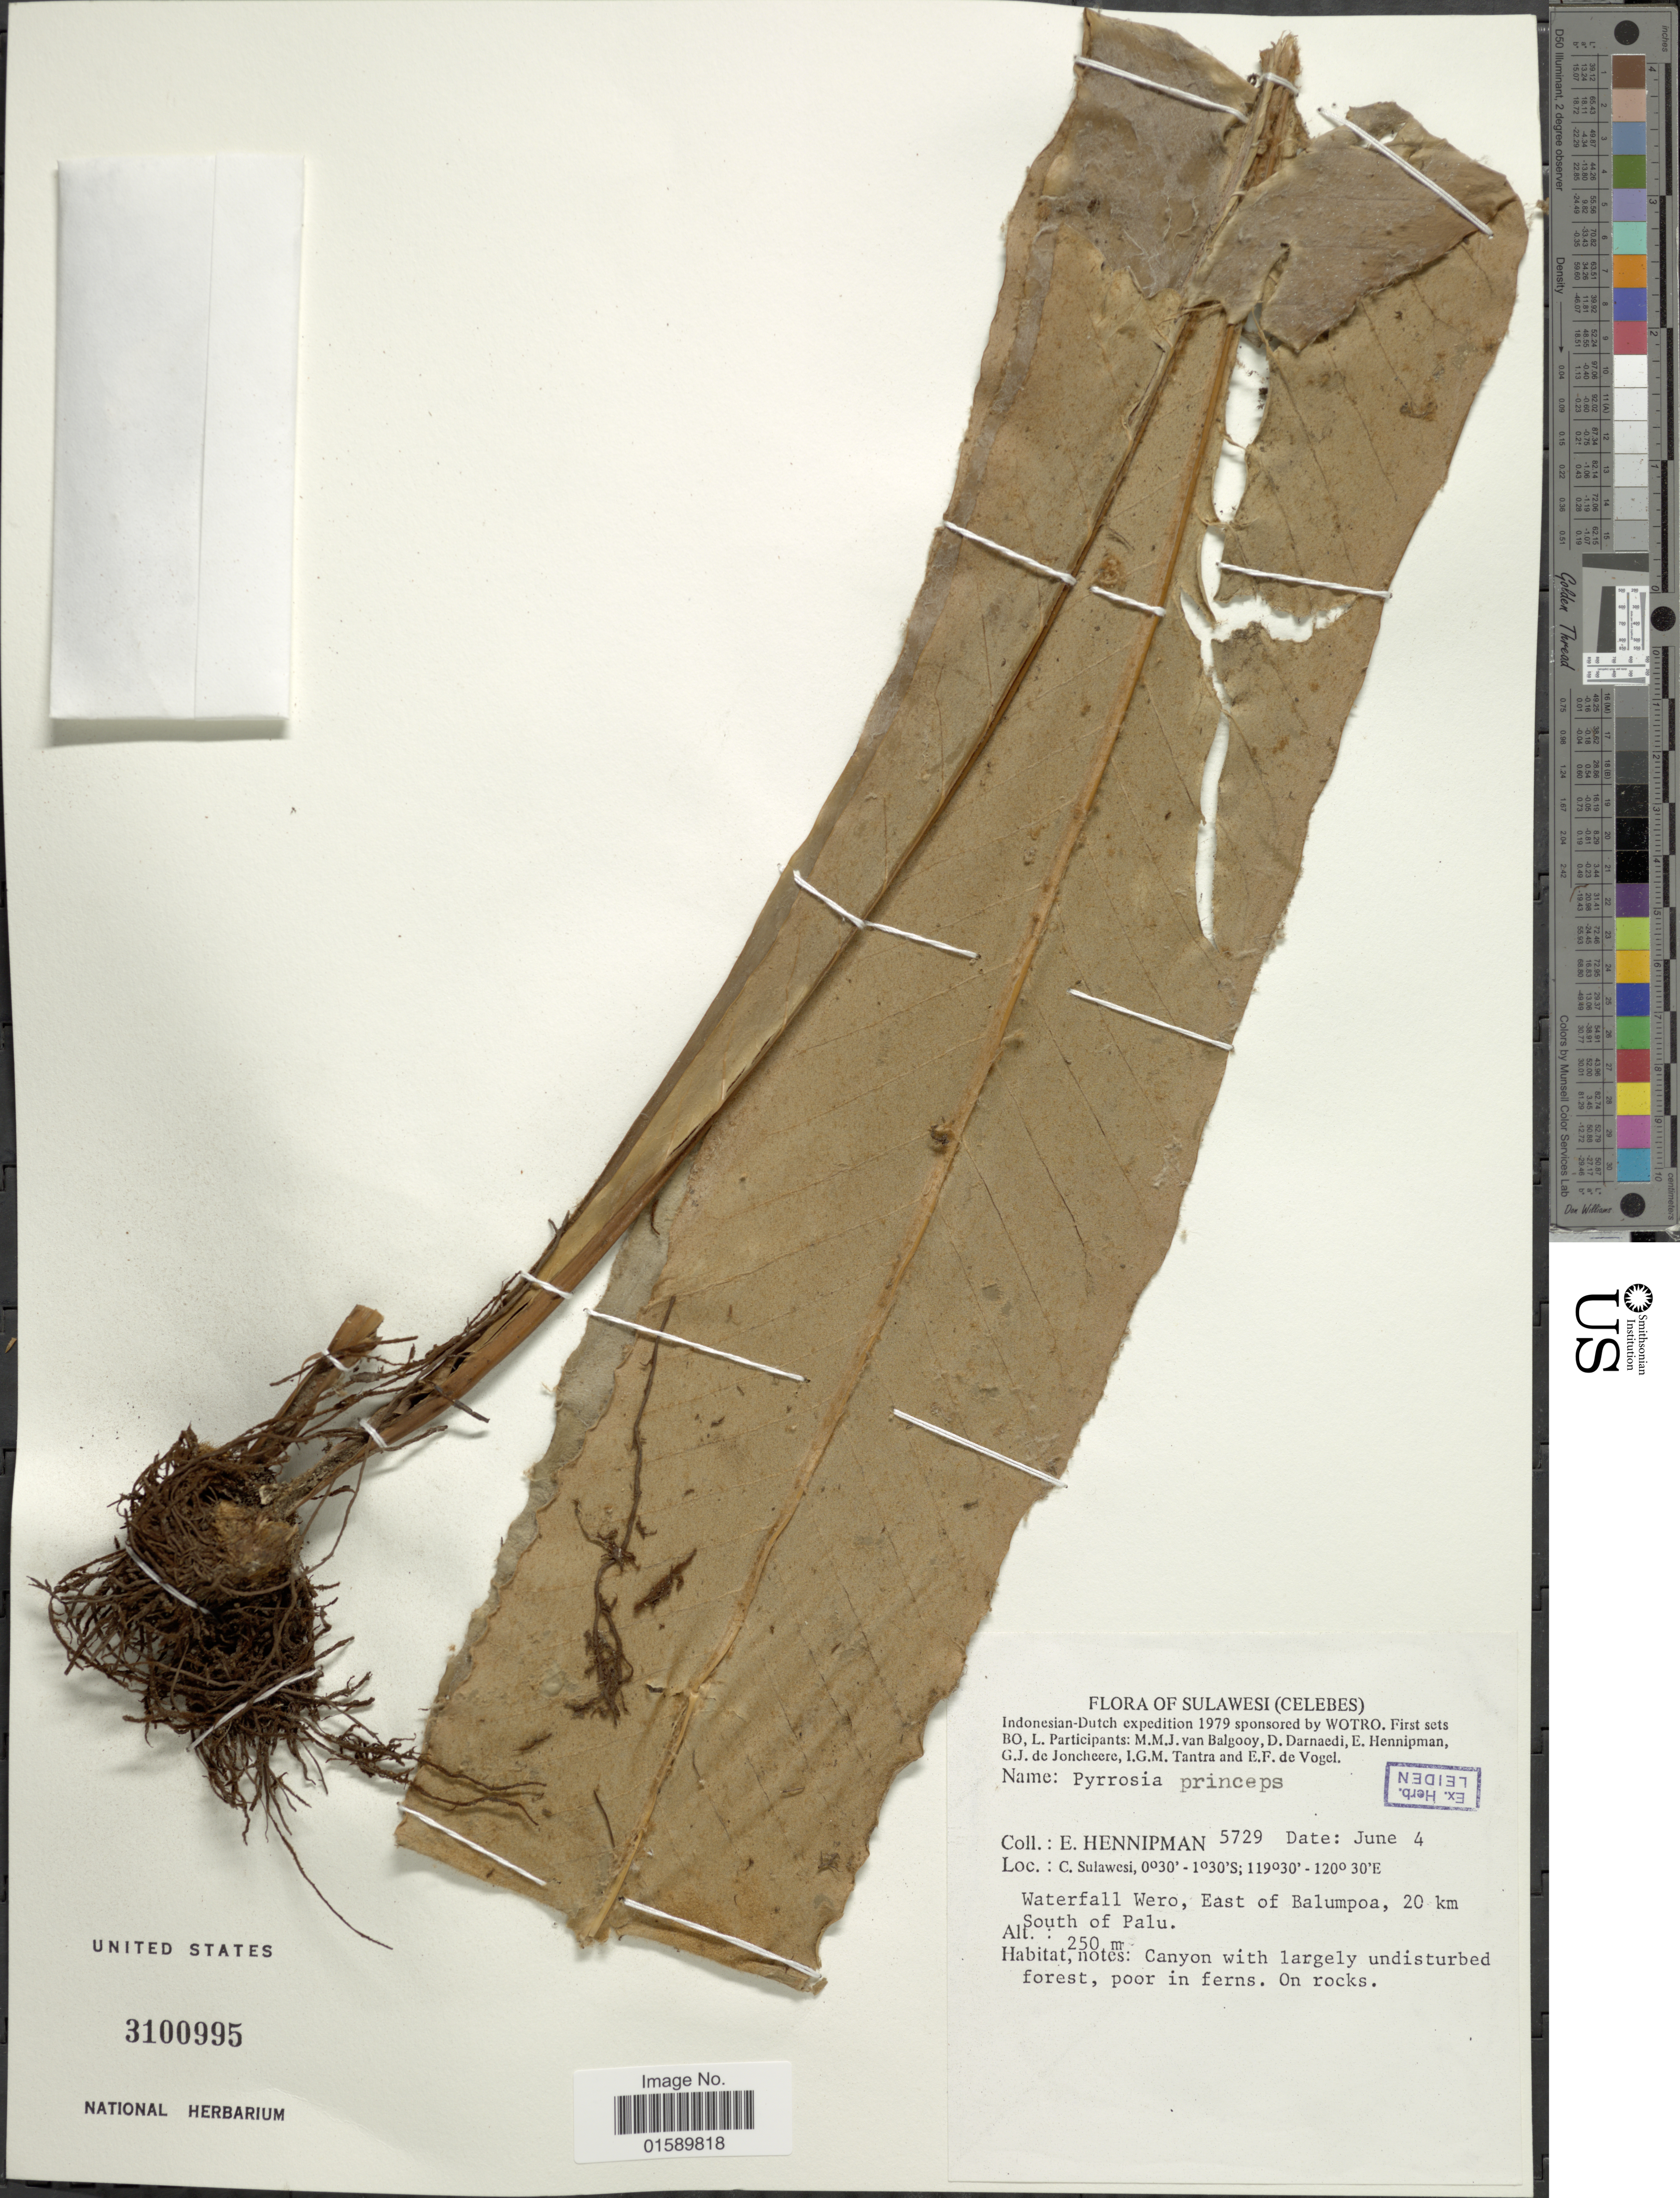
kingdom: Plantae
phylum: Tracheophyta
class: Polypodiopsida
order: Polypodiales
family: Polypodiaceae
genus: Pyrrosia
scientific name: Pyrrosia princeps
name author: (Mett.) C.V. Morton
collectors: E. Hennipman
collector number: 5729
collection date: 1979-06-04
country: Indonesia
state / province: Sulawesi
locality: Sulawesi (Celebes), C. Sulawesi Waterfall Wero, East of Balumpoa, 20 km South of Palu.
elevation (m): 250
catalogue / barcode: US 3100995